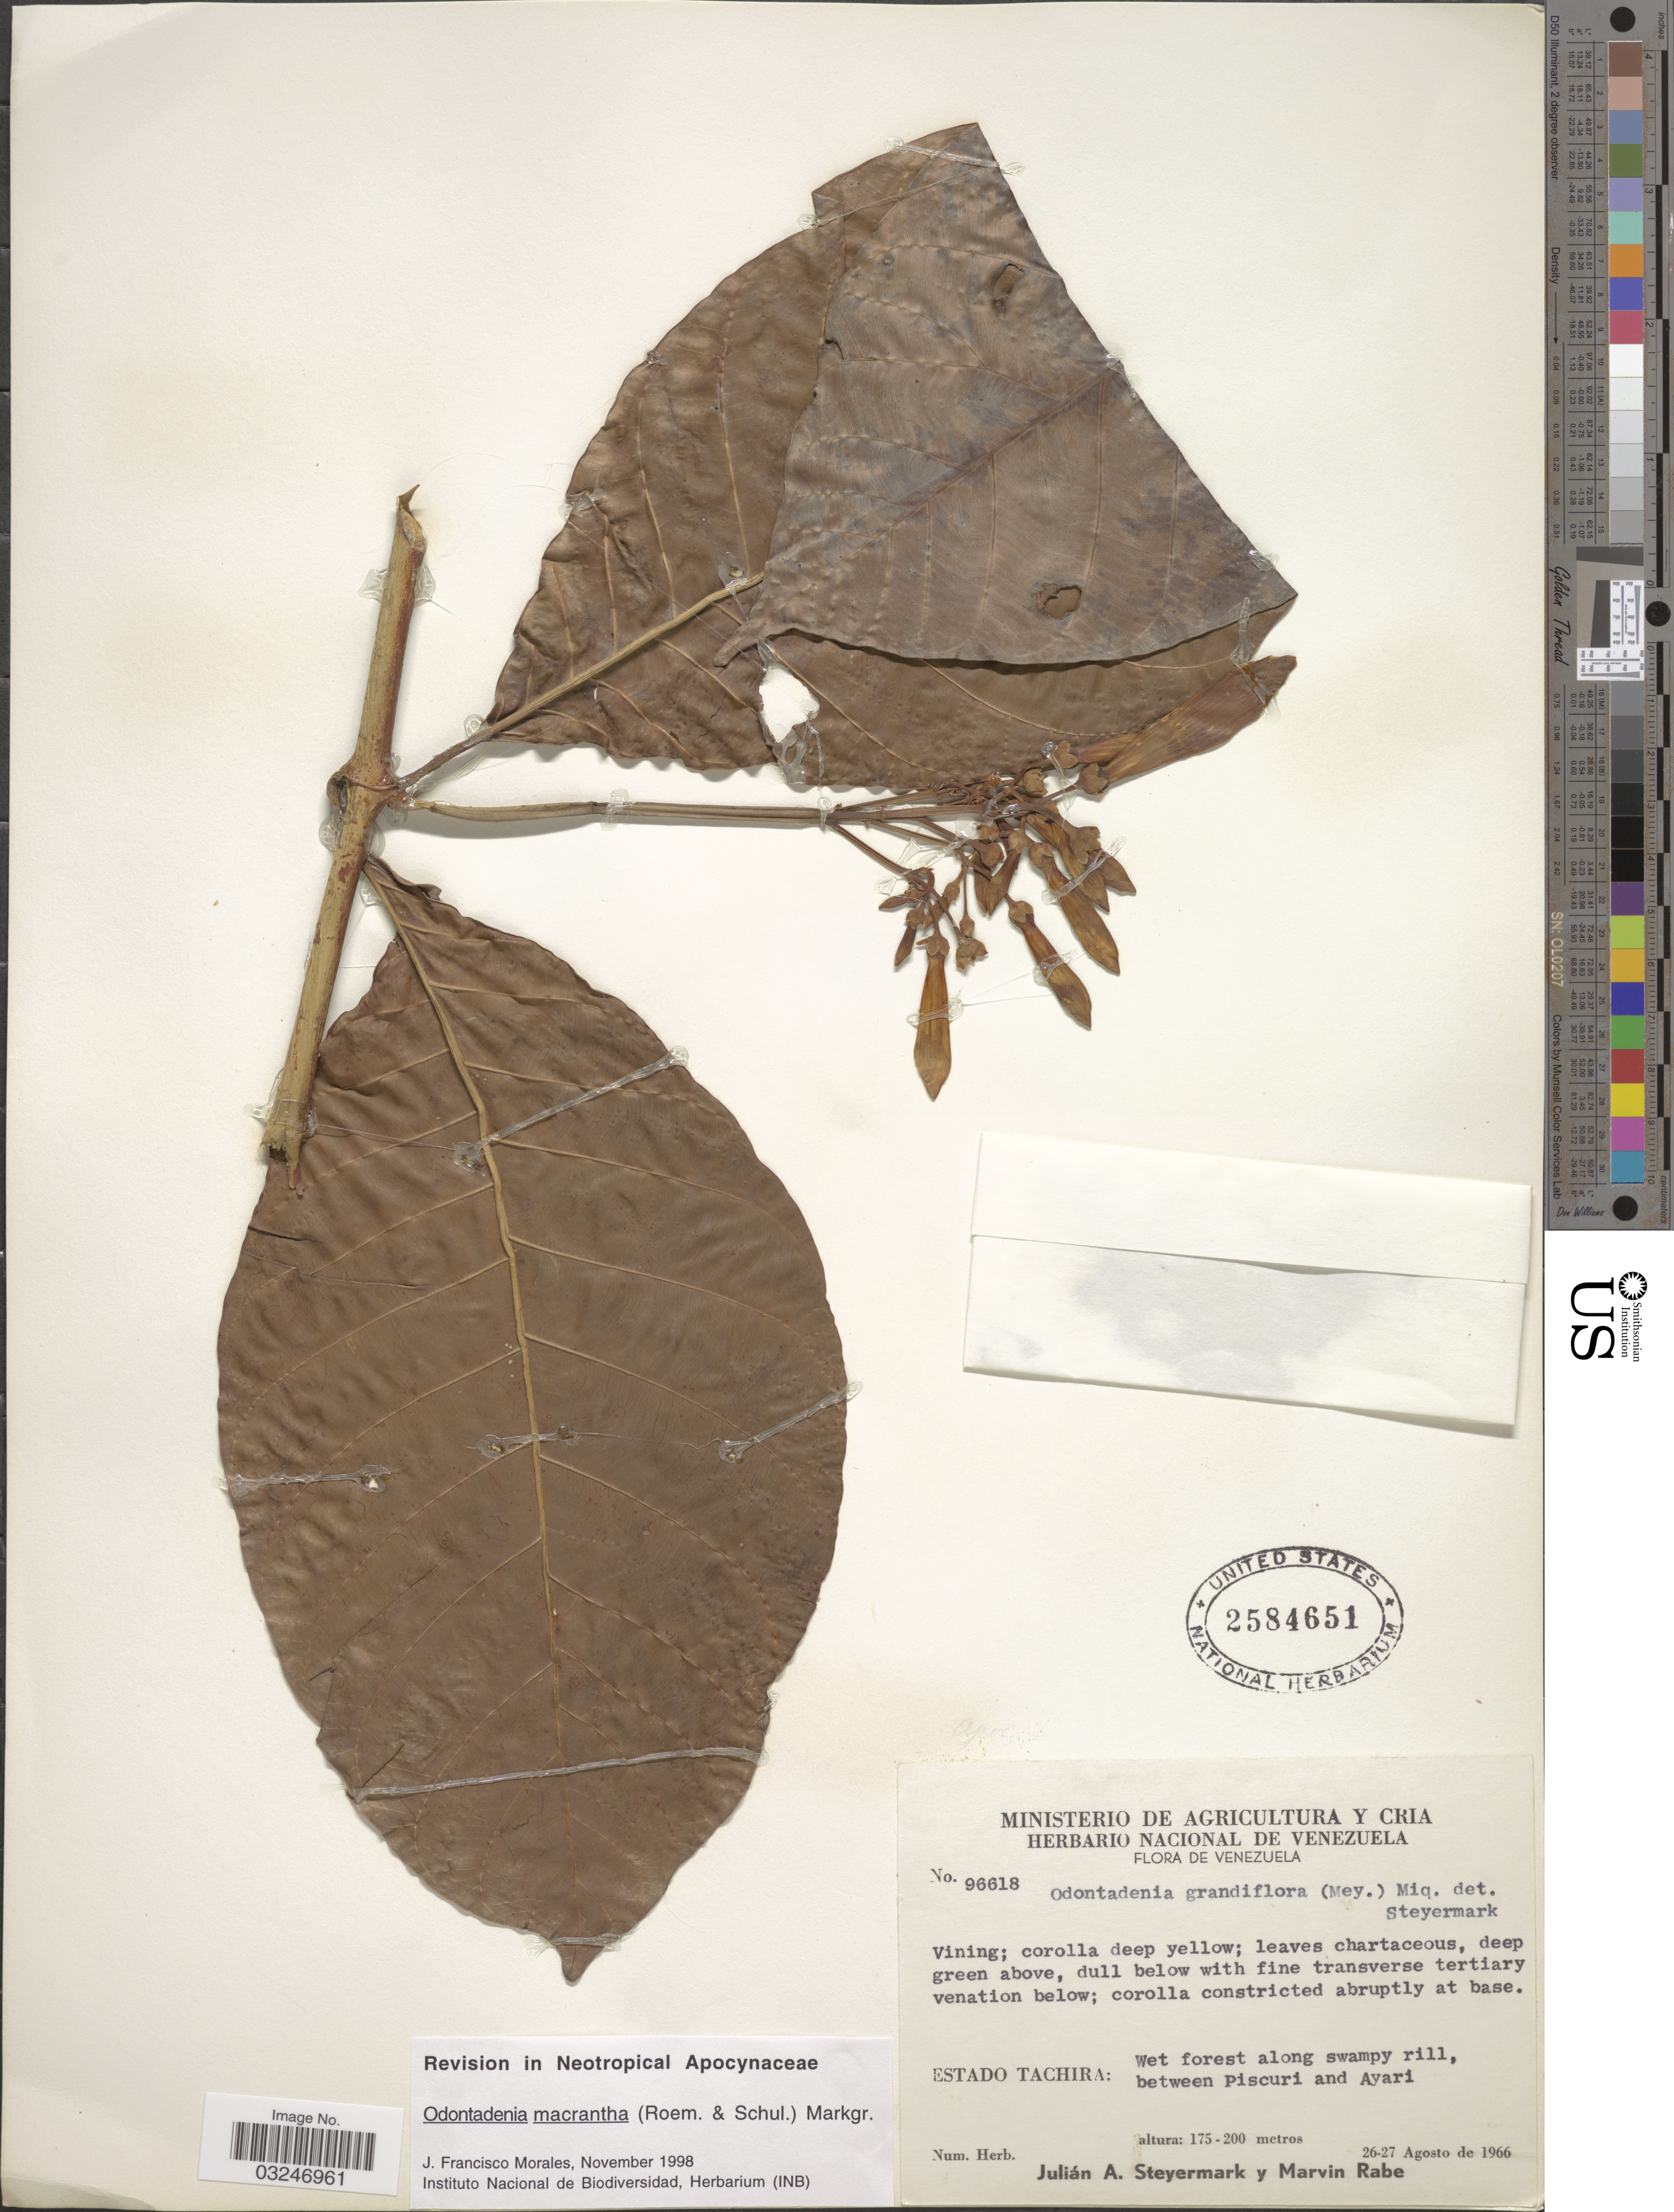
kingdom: Plantae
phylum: Tracheophyta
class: Magnoliopsida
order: Gentianales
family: Apocynaceae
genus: Odontadenia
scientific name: Odontadenia macrantha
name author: (Roem. & Schult.) Markgr.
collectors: J. Steyermark & M. Rabe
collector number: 96618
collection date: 1966-08-26/1966-08-27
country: Venezuela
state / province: Tachira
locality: Between Piscuri and Ayari.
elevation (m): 175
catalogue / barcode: US 2584651